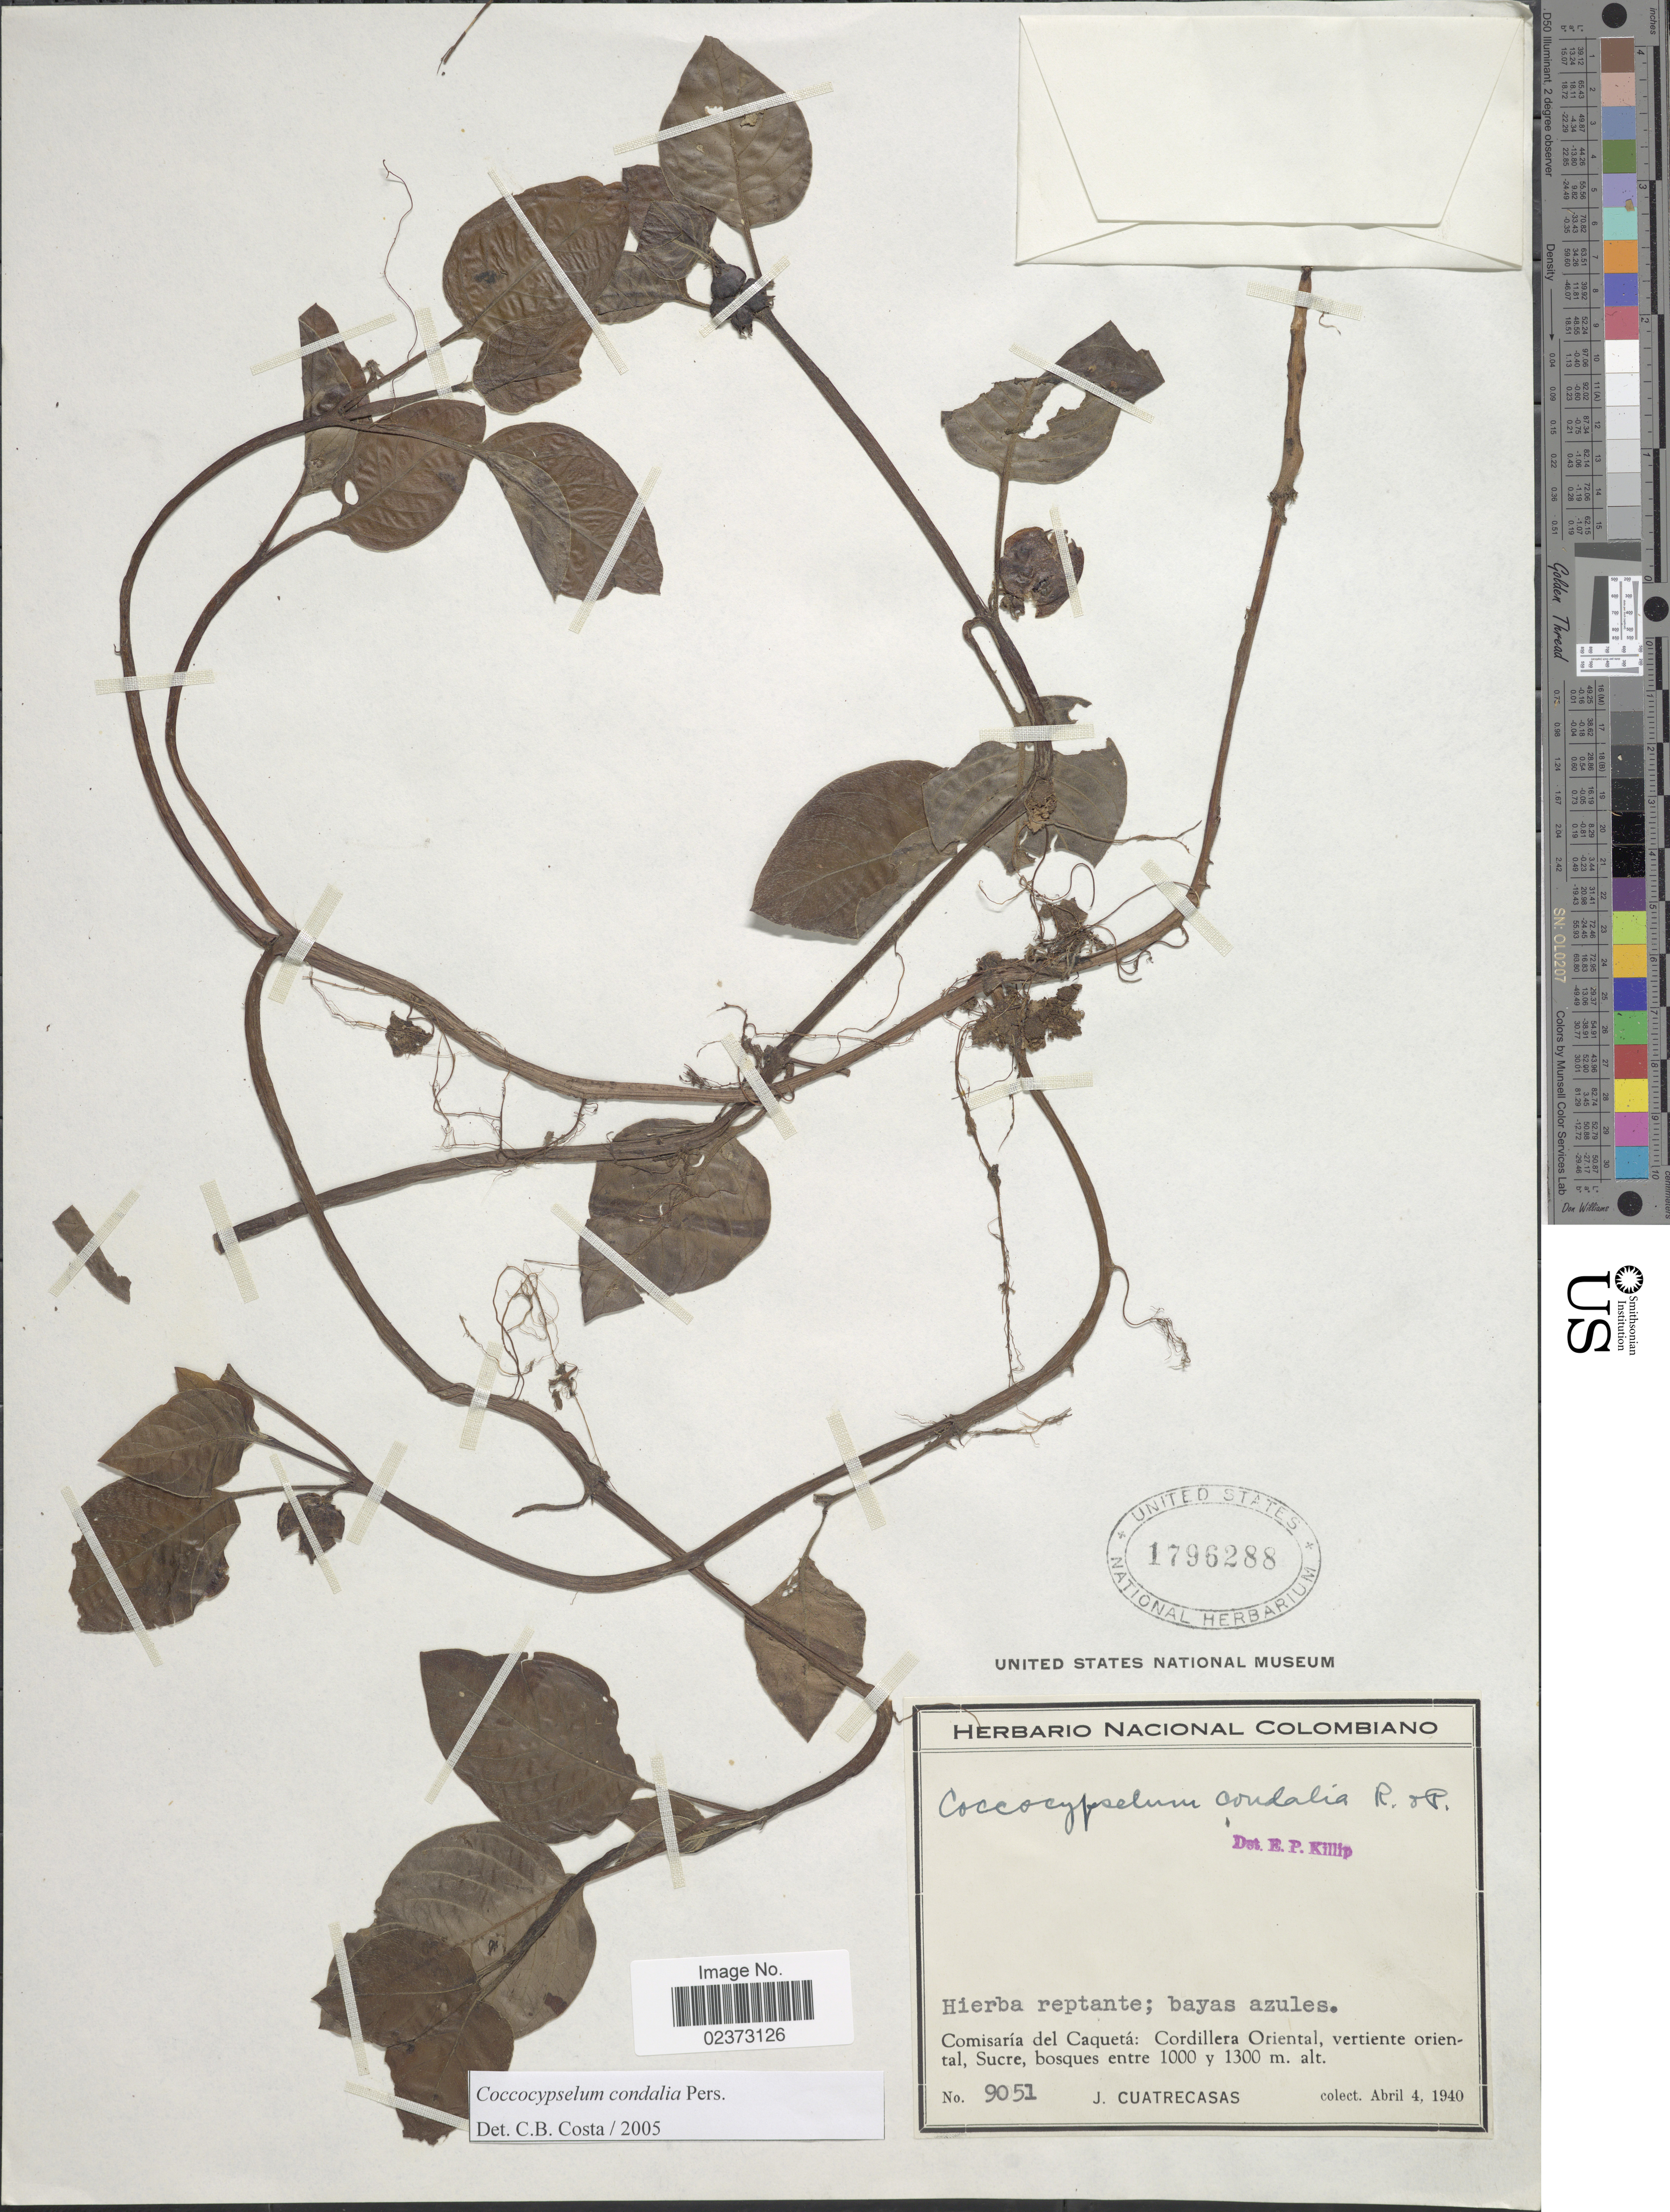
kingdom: Plantae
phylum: Tracheophyta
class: Magnoliopsida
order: Gentianales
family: Rubiaceae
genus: Coccocypselum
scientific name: Coccocypselum condalia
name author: Pers.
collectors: J. Cuatrecasas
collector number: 9051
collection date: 1940-04-04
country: Colombia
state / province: Caquetá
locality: Comisaria del Caqueta: Cordillera Oriental: vertiente oriental, Sucre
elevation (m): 1000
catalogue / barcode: US 1796288